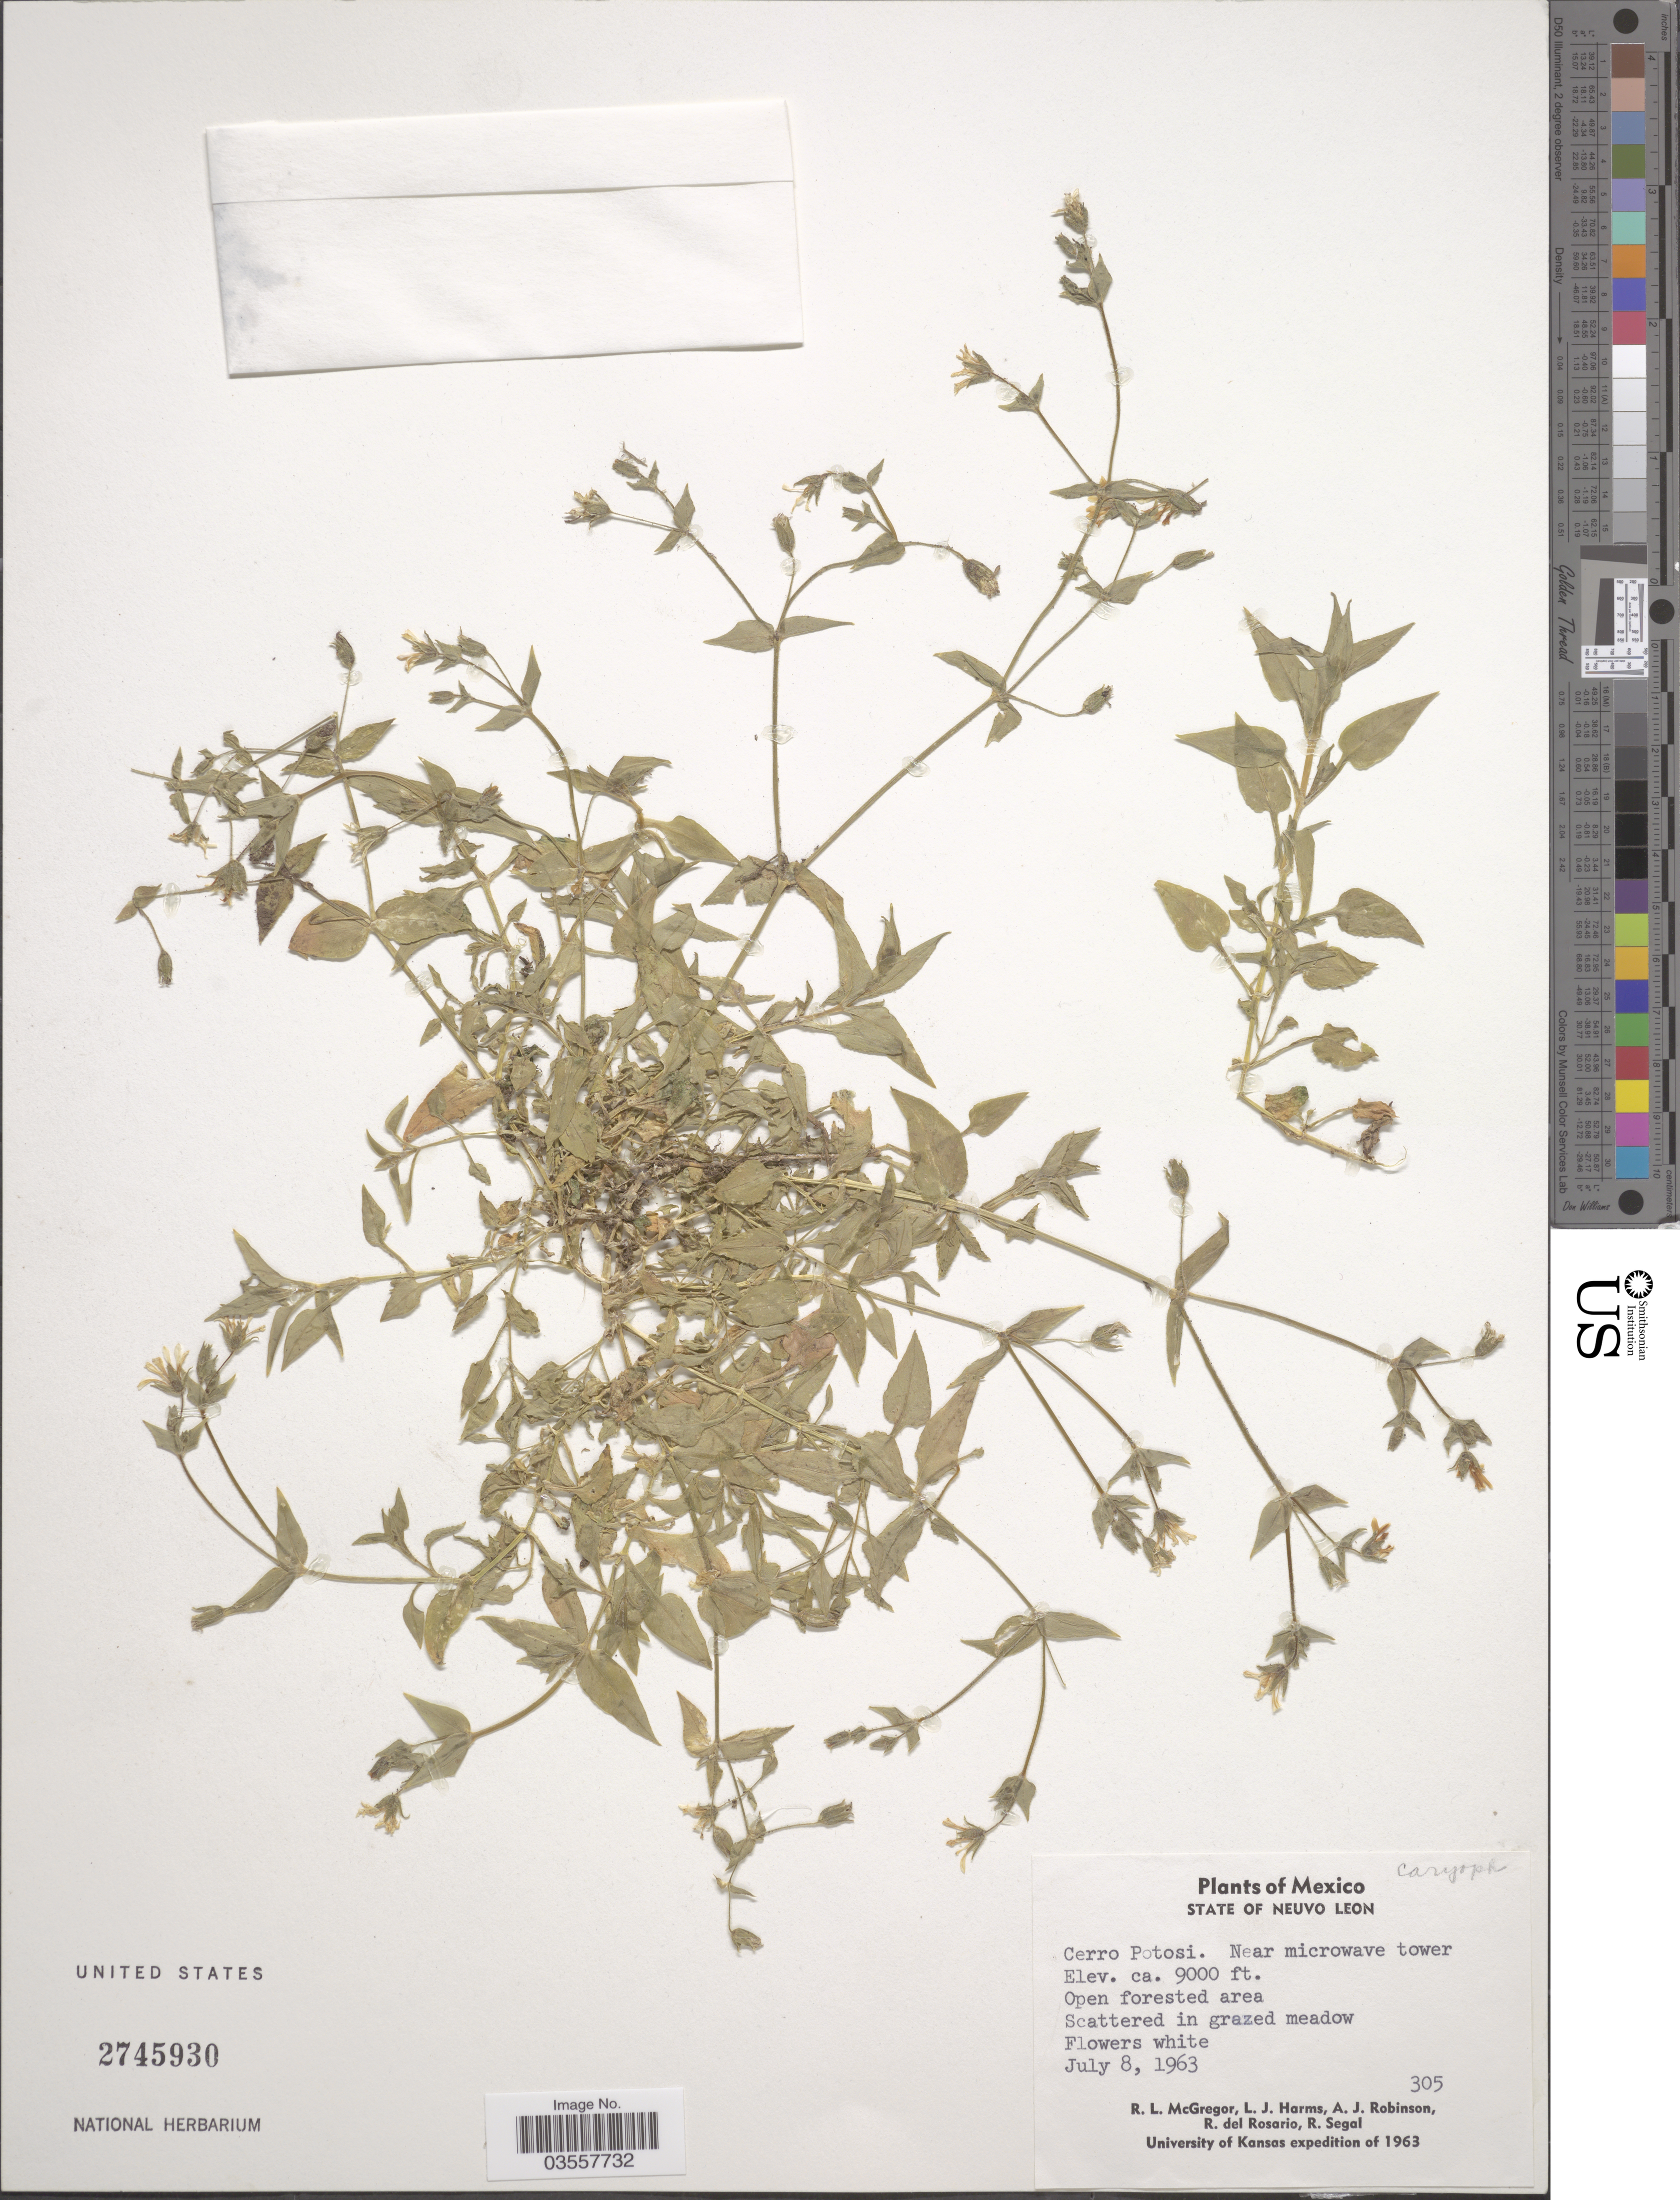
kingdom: Plantae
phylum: Tracheophyta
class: Magnoliopsida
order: Caryophyllales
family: Caryophyllaceae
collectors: R. McGregor, L. Harms, A. J. Robinson, R. del Rosario & R. Segal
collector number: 305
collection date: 1963-07-08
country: Mexico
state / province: Nuevo León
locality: Cerro Potosi. Near microwave tower.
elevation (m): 2743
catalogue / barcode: US 2745930